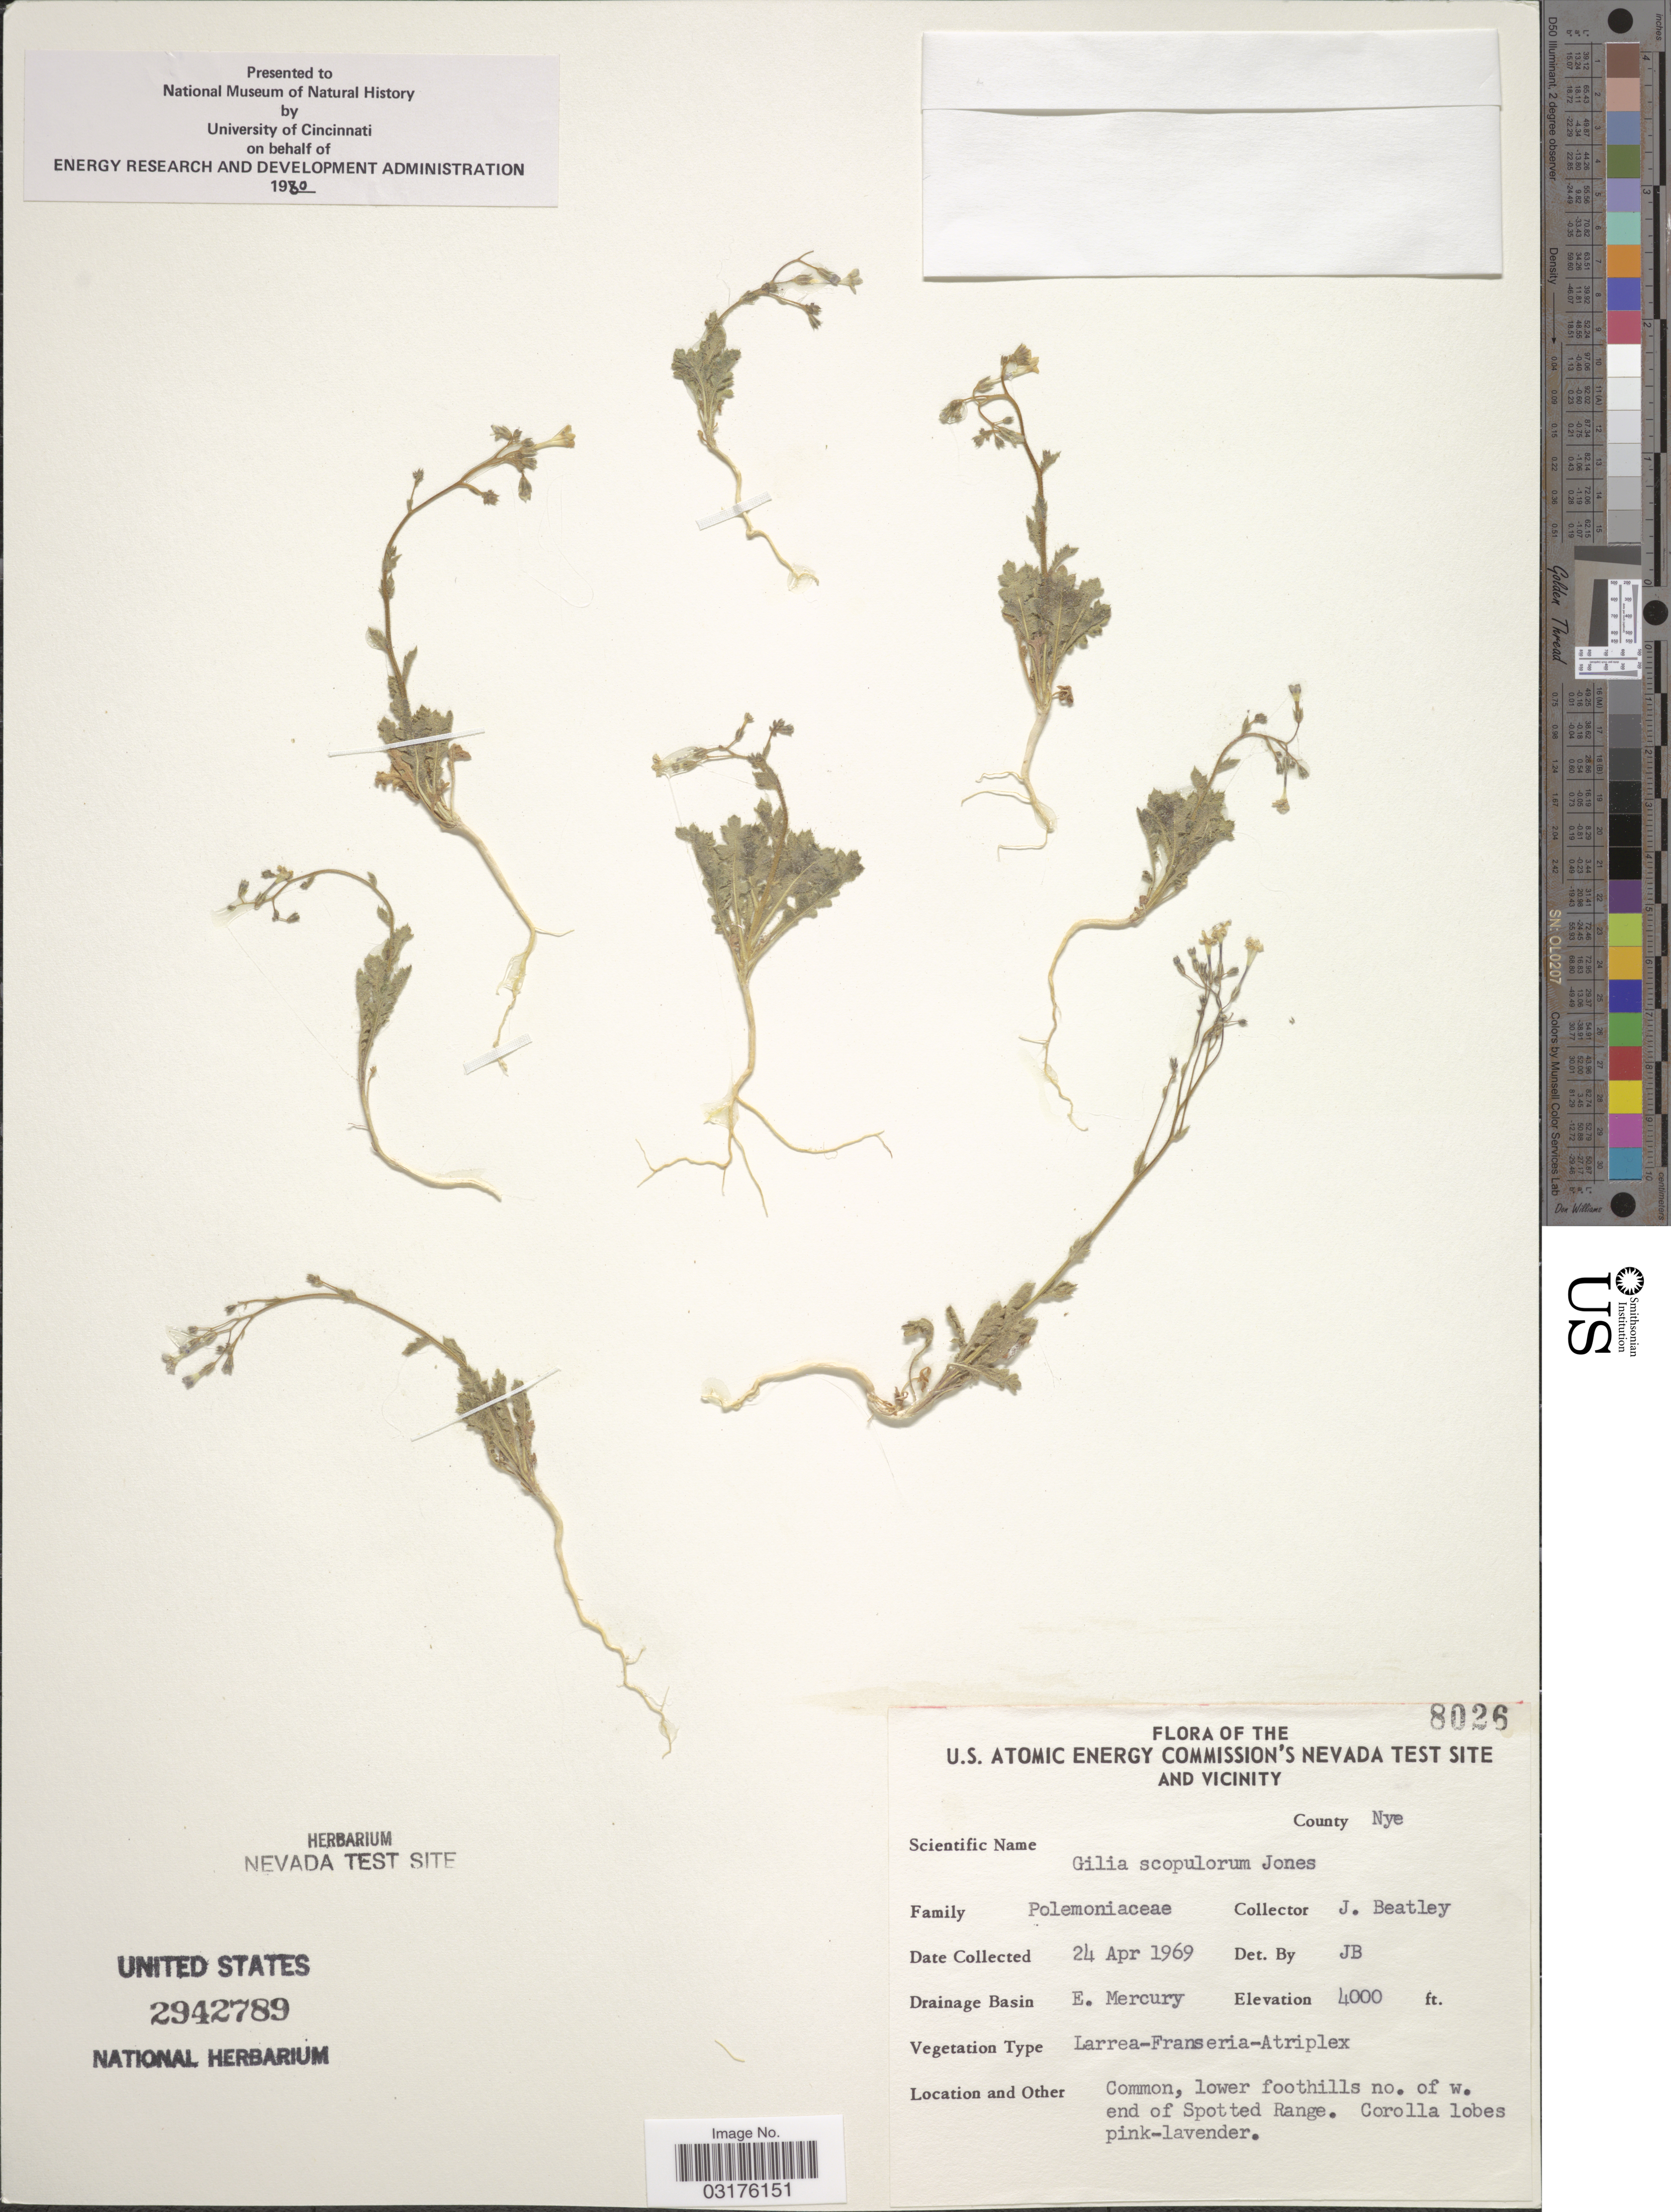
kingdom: Plantae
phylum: Tracheophyta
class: Magnoliopsida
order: Ericales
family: Polemoniaceae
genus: Gilia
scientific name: Gilia scopulorum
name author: M.E. Jones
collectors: J. C. Beatley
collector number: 8026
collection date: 1969-04-24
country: United States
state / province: Nevada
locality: The U.S. Atomic Energy Commission's Nevada Test Site And Vicinity, County Nye, Drainage Basin E. Mercury, Common, lower foothills no. of w. end of Spotted Range.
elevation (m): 1219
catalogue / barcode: US 2942789